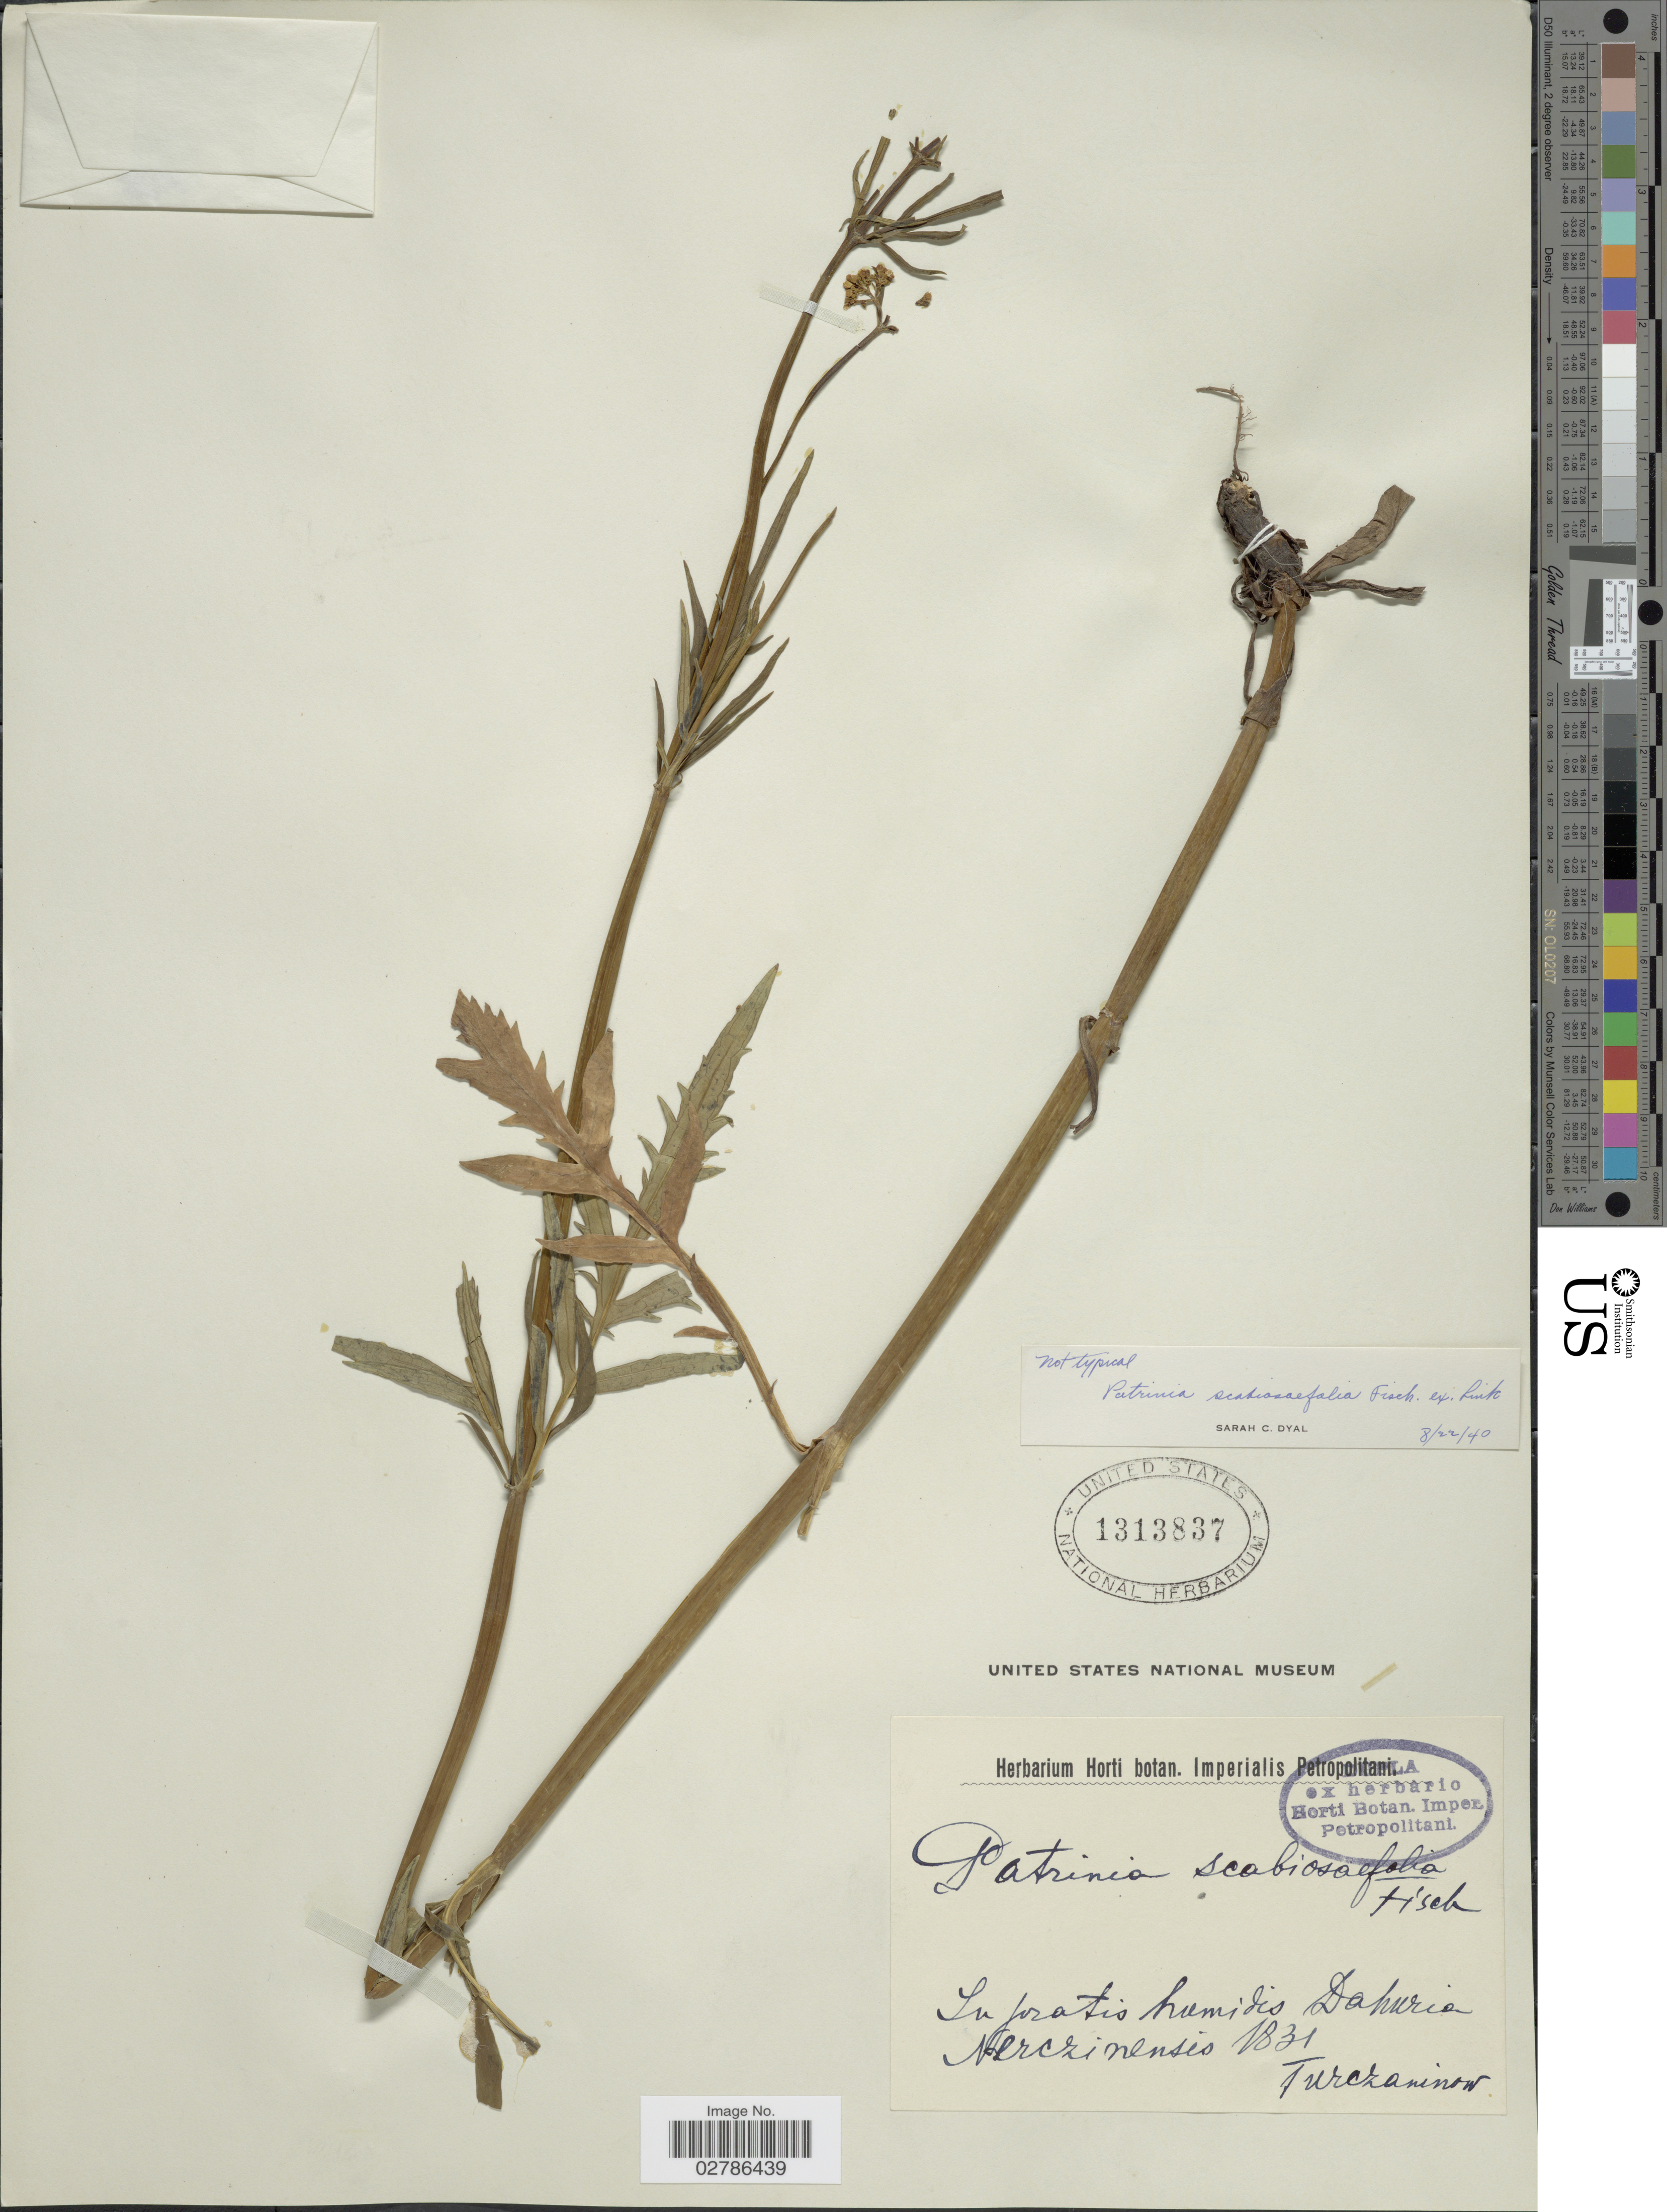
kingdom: Plantae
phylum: Tracheophyta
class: Magnoliopsida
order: Dipsacales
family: Caprifoliaceae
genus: Patrinia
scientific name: Patrinia scabiosifolia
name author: Link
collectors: Turczaninow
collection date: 1831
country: Russian Federation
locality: In pratis humidis Dahuria Nerczinensis.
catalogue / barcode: US 1313837